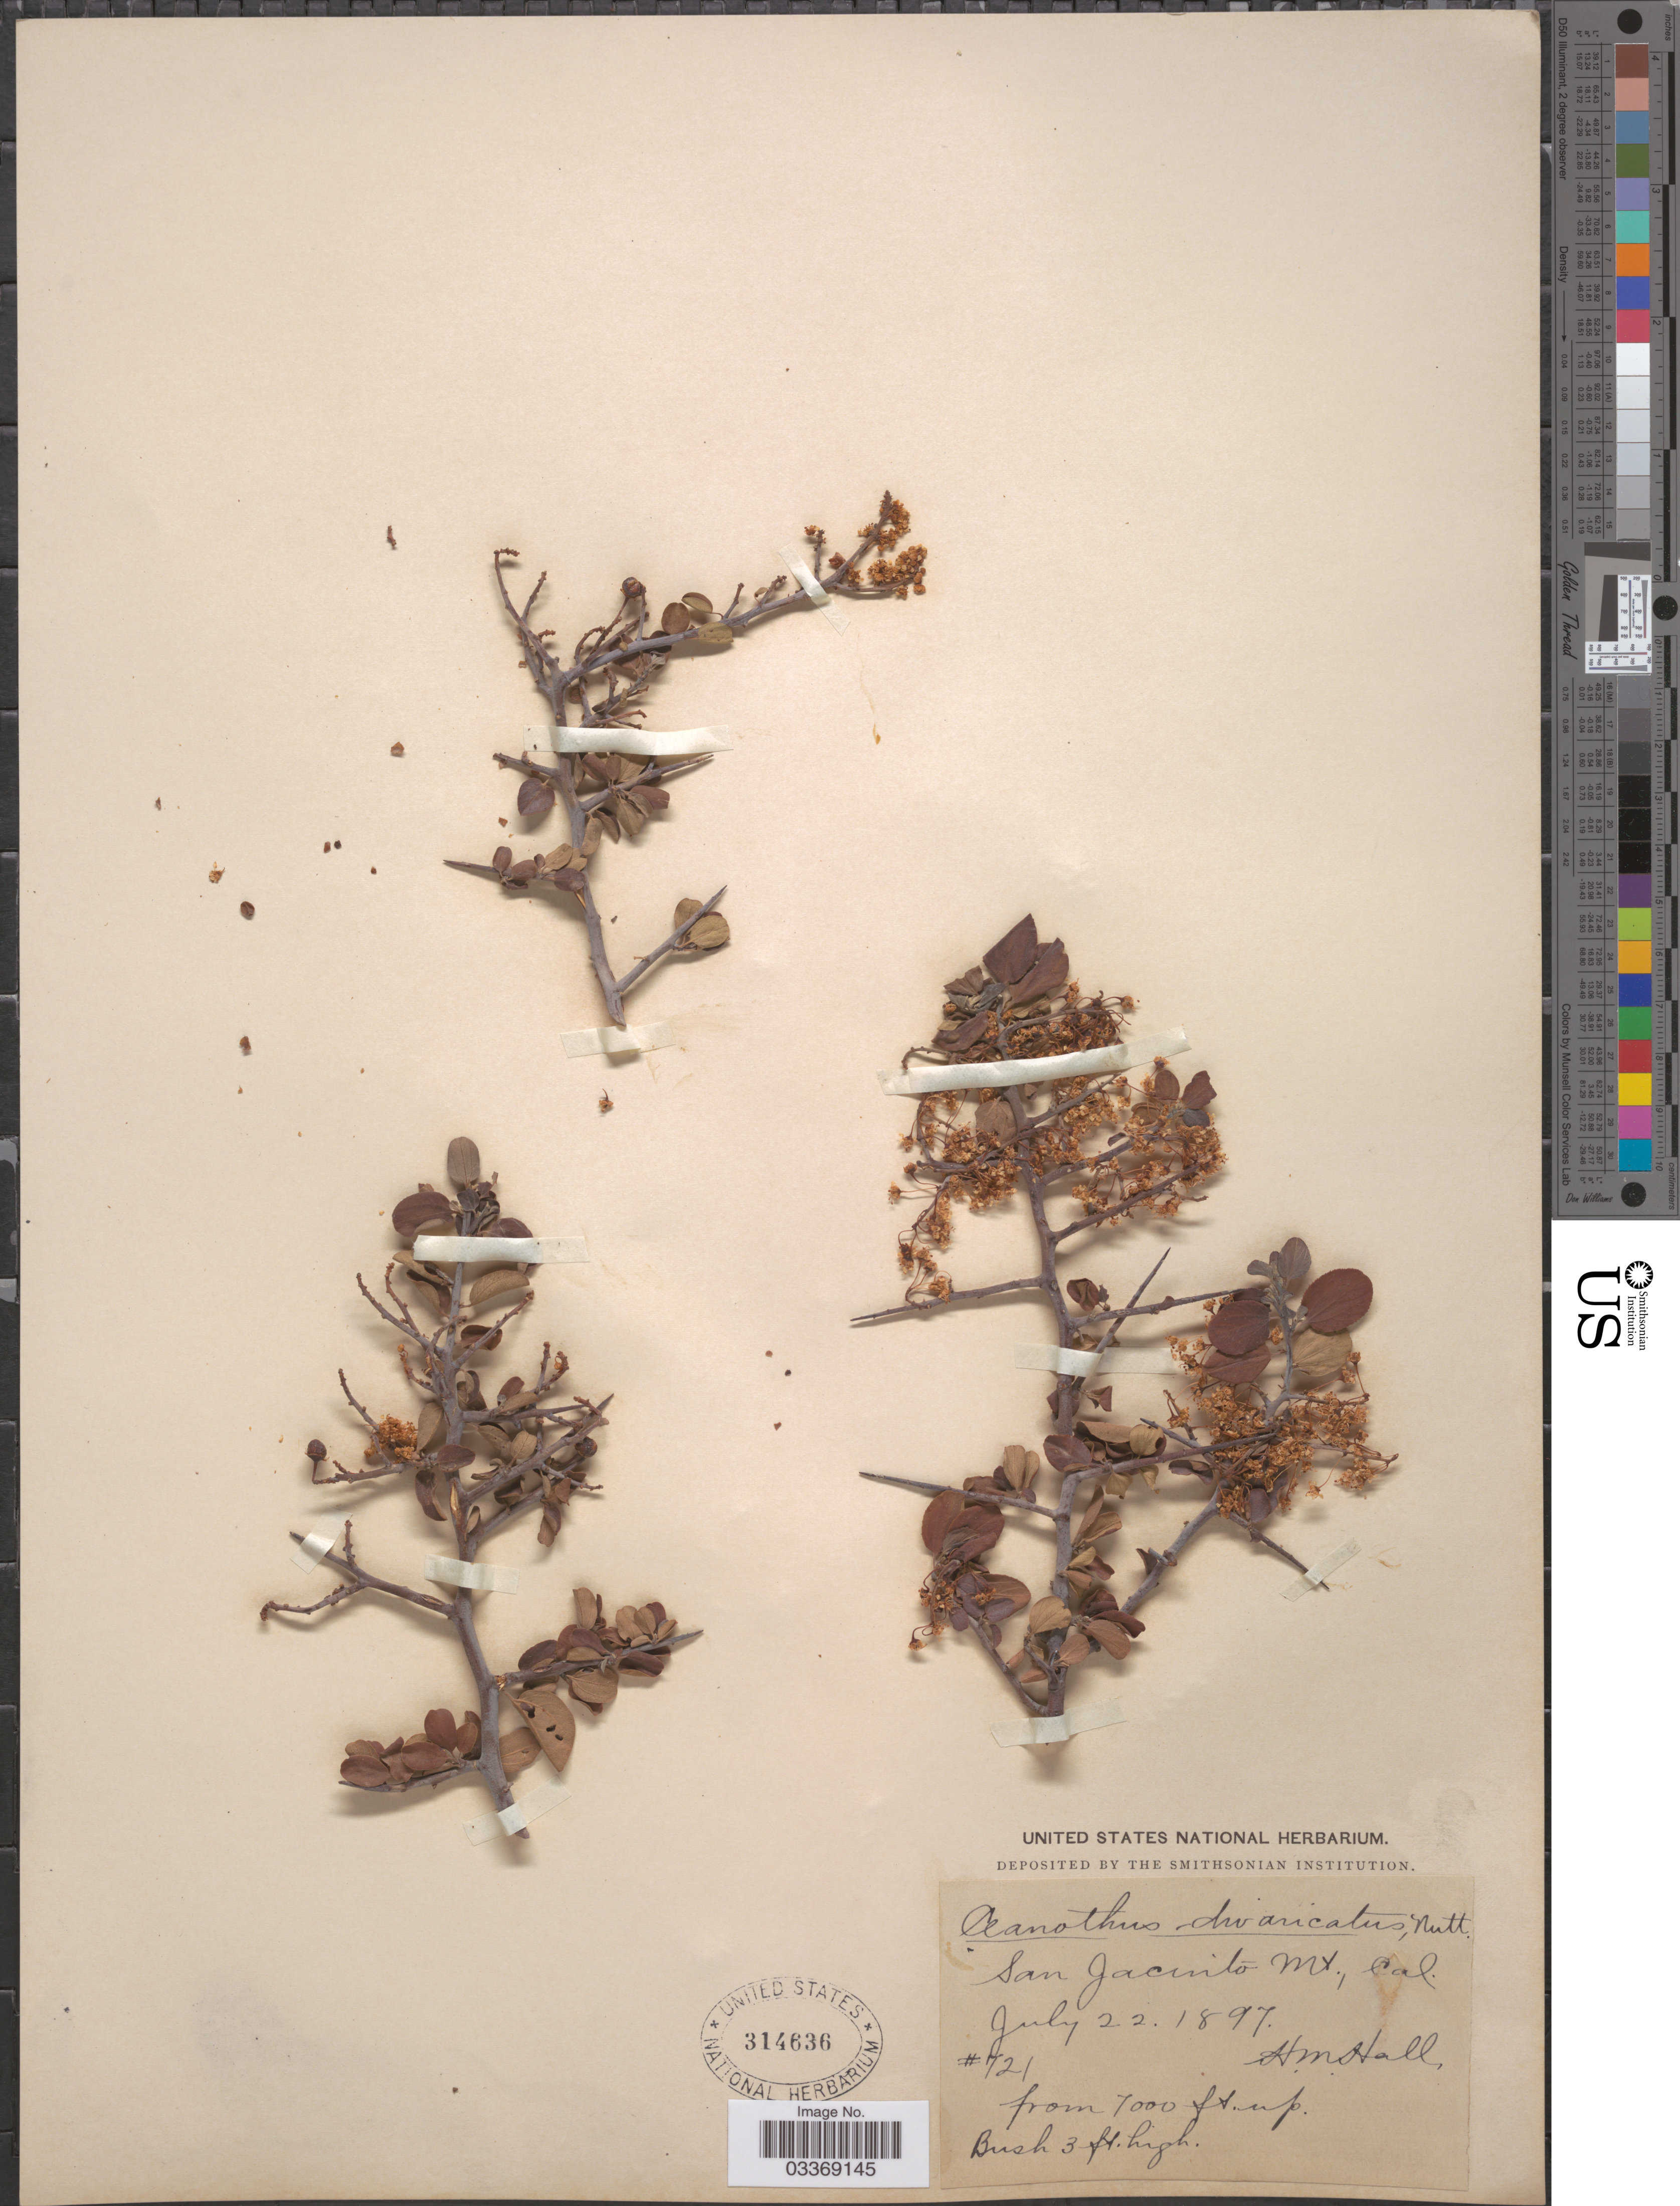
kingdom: Plantae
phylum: Tracheophyta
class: Magnoliopsida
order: Rosales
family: Rhamnaceae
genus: Ceanothus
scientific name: Ceanothus divaricatus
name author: Nutt. ex Torr. & S.F. Gray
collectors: H. M. Hall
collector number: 721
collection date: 1897-07-22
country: United States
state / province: California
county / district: Riverside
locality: San Jacinto Mt.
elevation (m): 2134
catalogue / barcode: US 314636